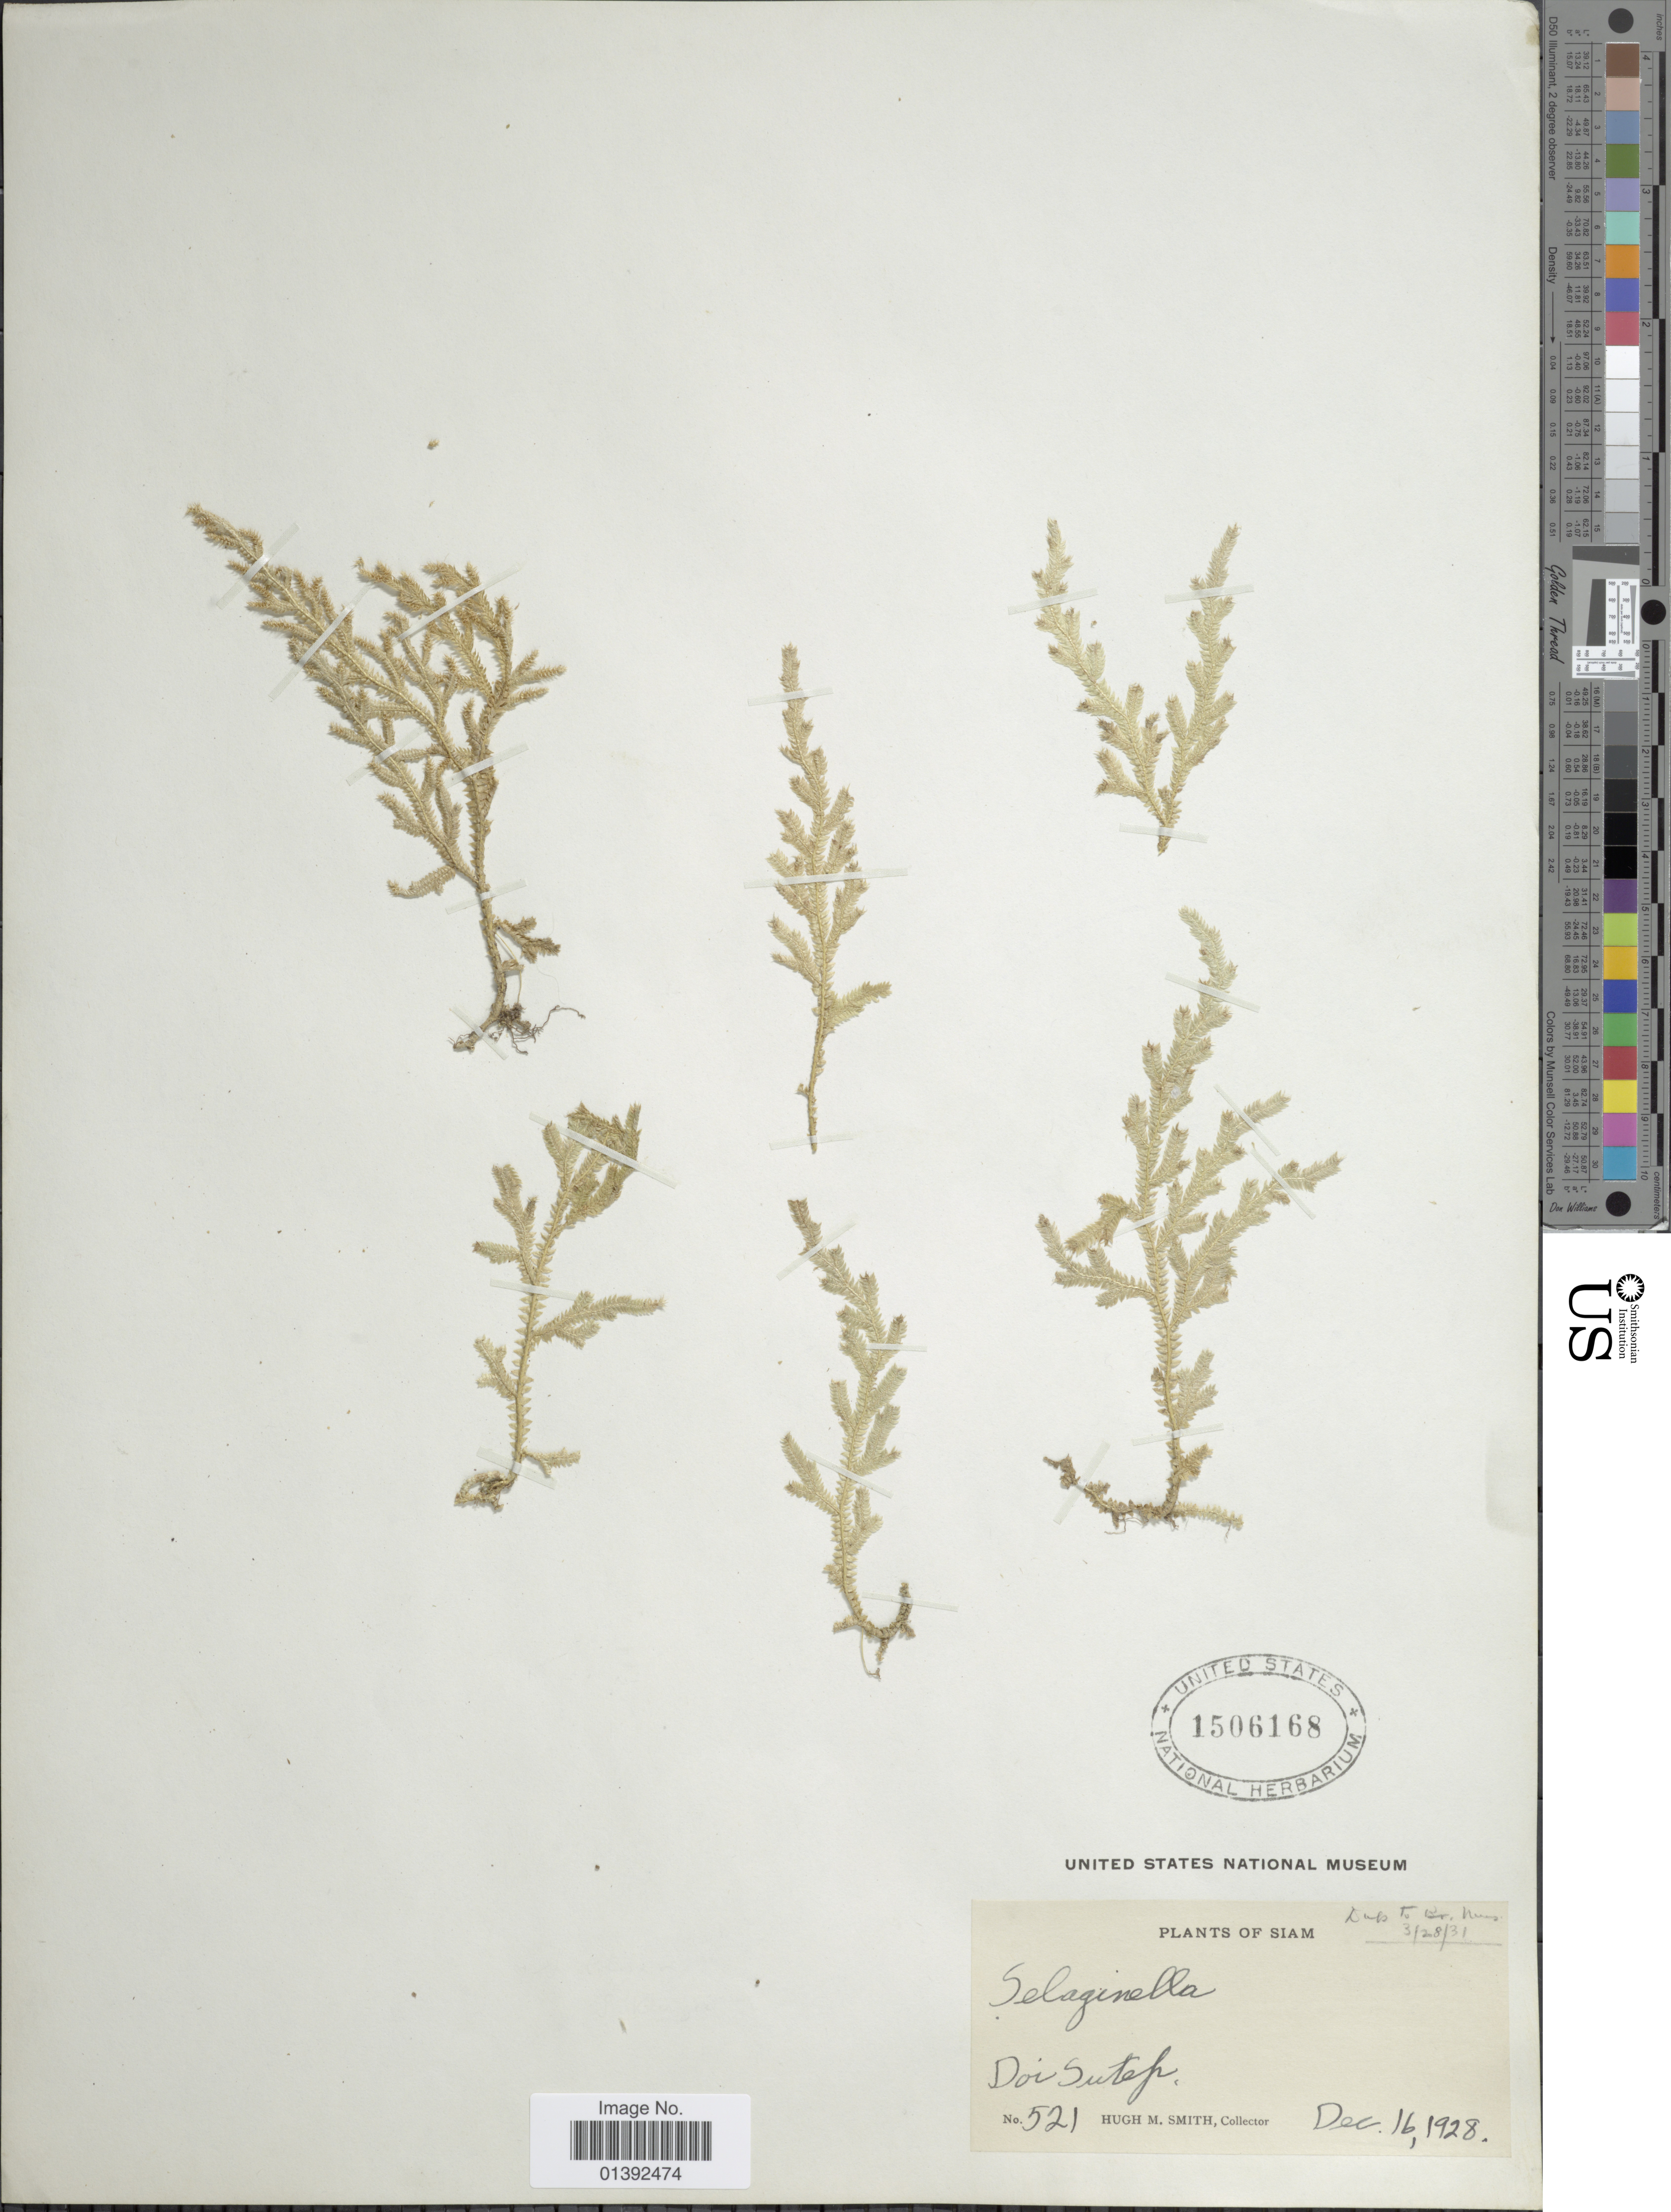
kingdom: Plantae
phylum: Tracheophyta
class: Lycopodiopsida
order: Selaginellales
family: Selaginellaceae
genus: Selaginella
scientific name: Selaginella sp.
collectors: H. M. Smith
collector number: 521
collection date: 1928-12-16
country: Thailand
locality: Siam, Doi Sutep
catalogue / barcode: US 1506168